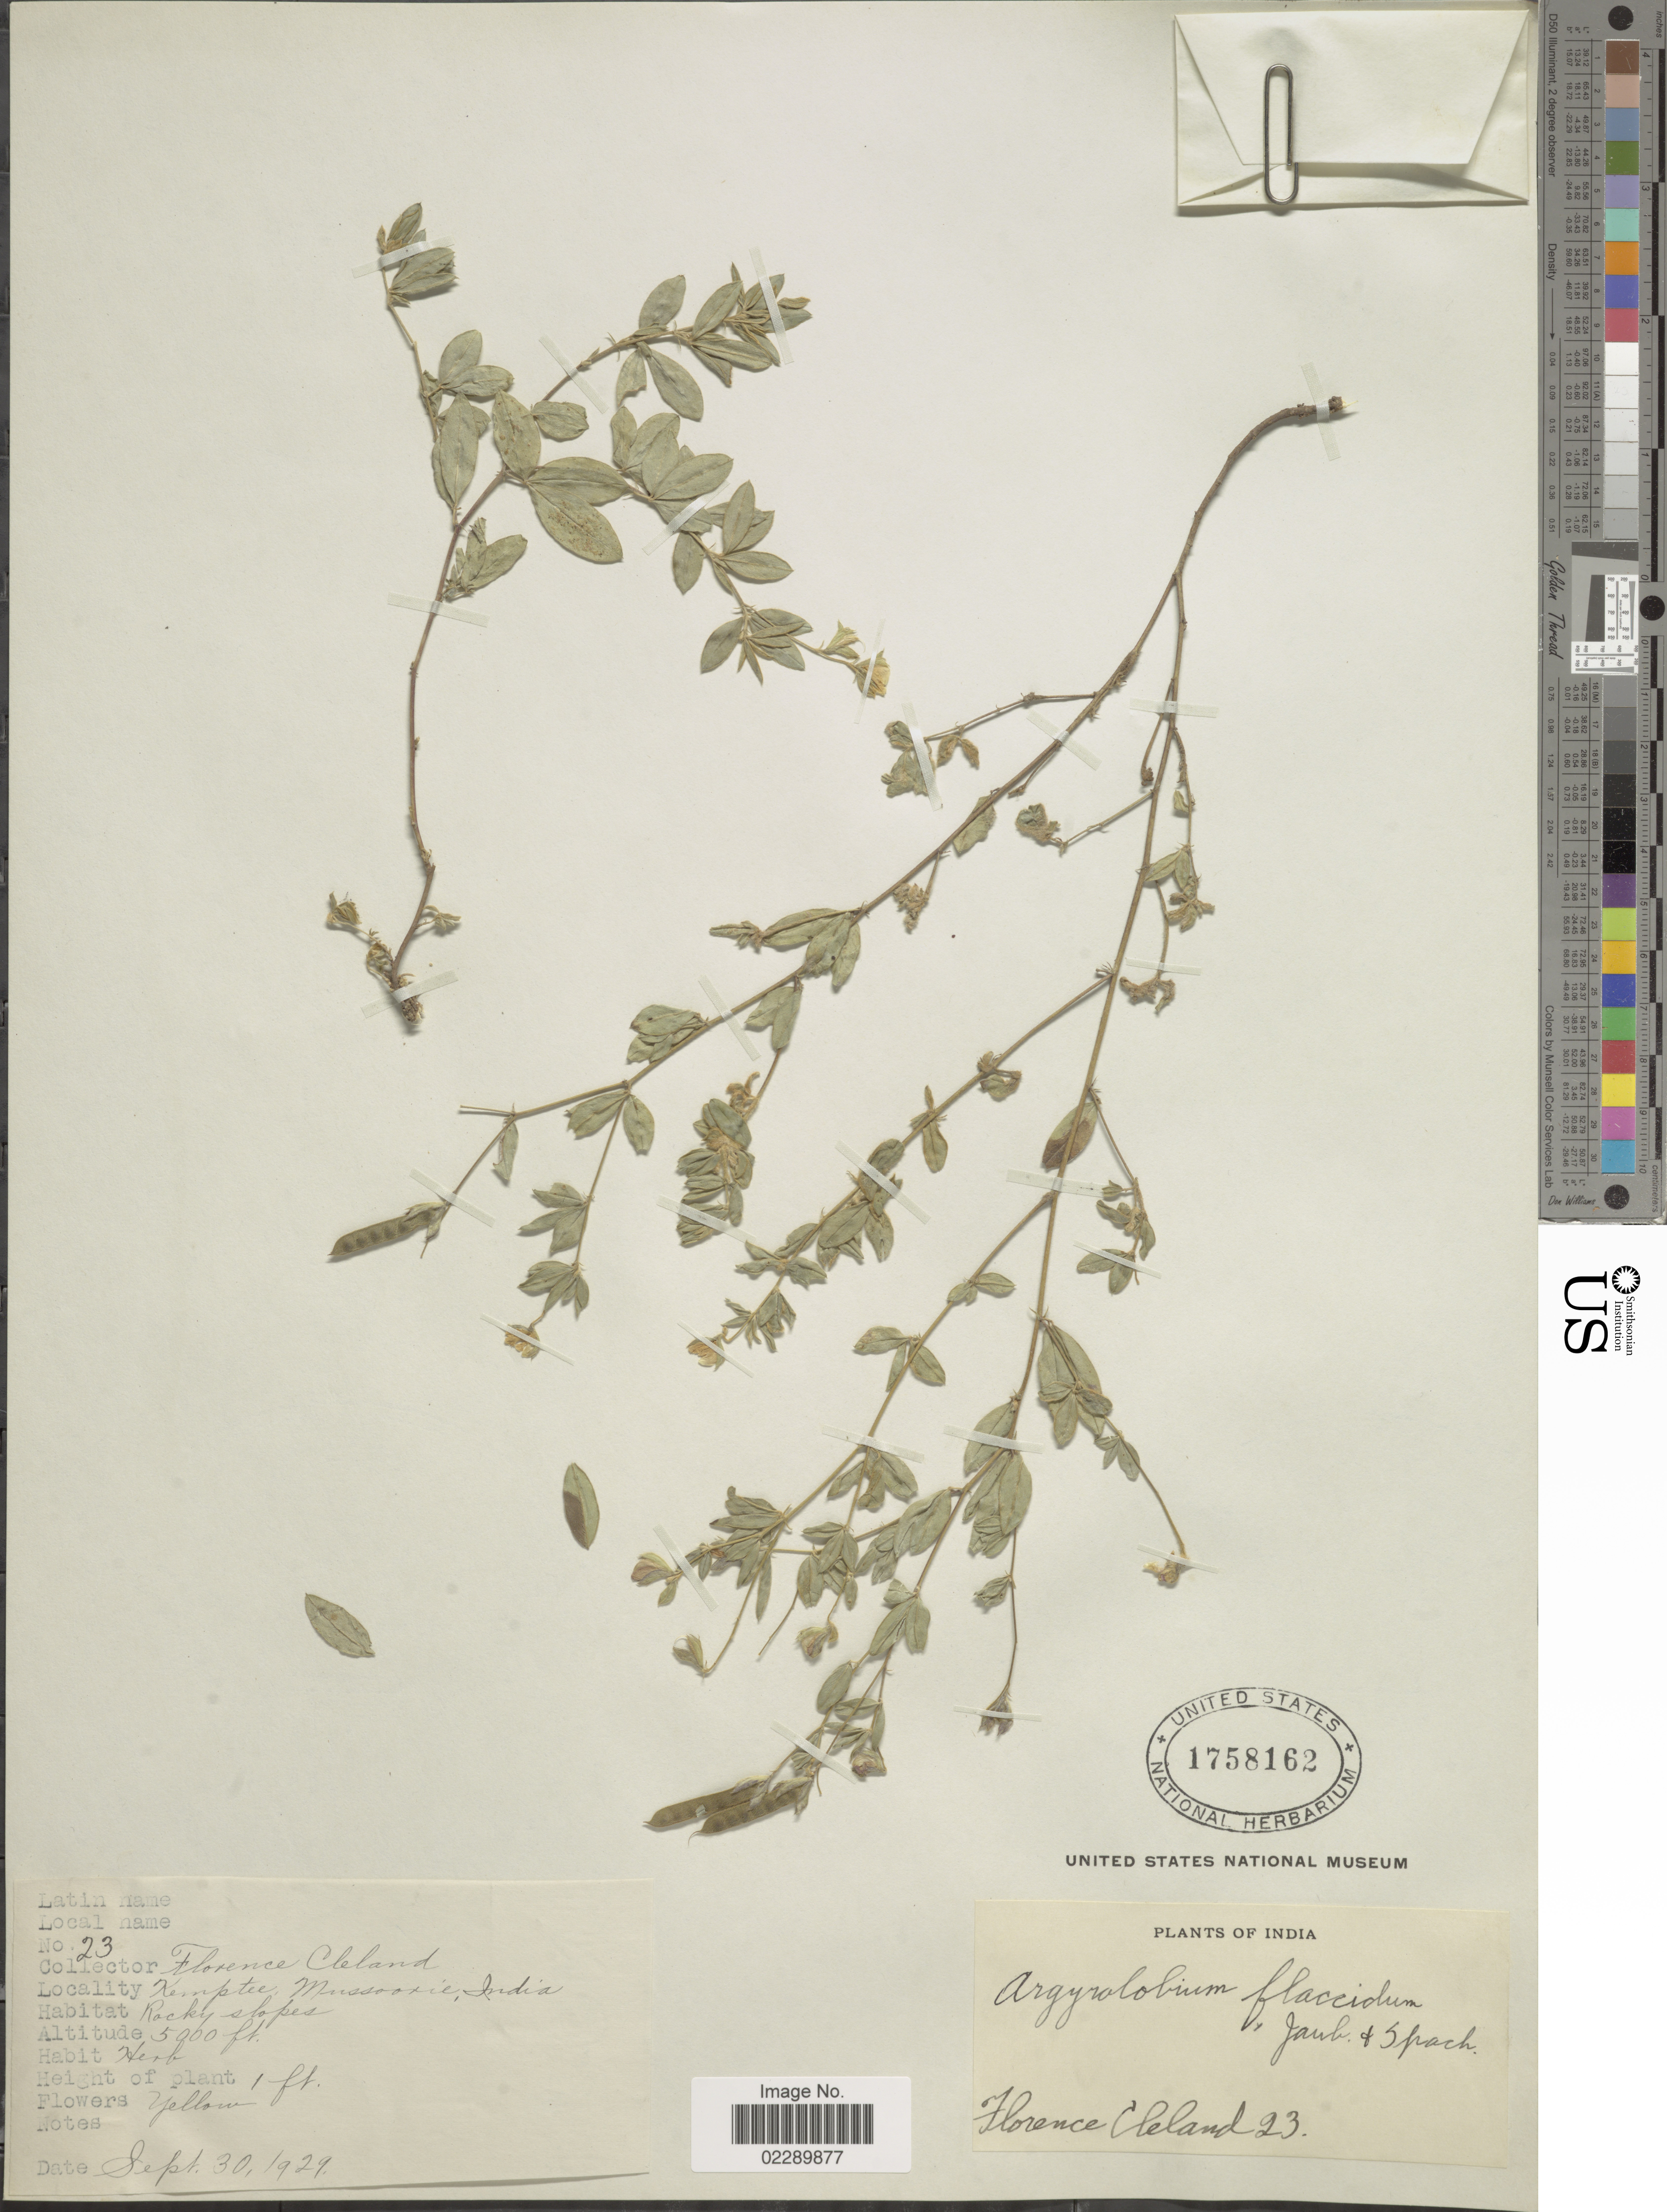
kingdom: Plantae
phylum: Tracheophyta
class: Magnoliopsida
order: Fabales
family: Fabaceae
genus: Argyrolobium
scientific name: Argyrolobium flaccidum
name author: (Royle) Jaub. & Spach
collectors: F. Cleland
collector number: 23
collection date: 1929-09-30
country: India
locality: Florence Cleland. Kemptee, Mussoorie, India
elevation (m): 1524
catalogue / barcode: US 1758162